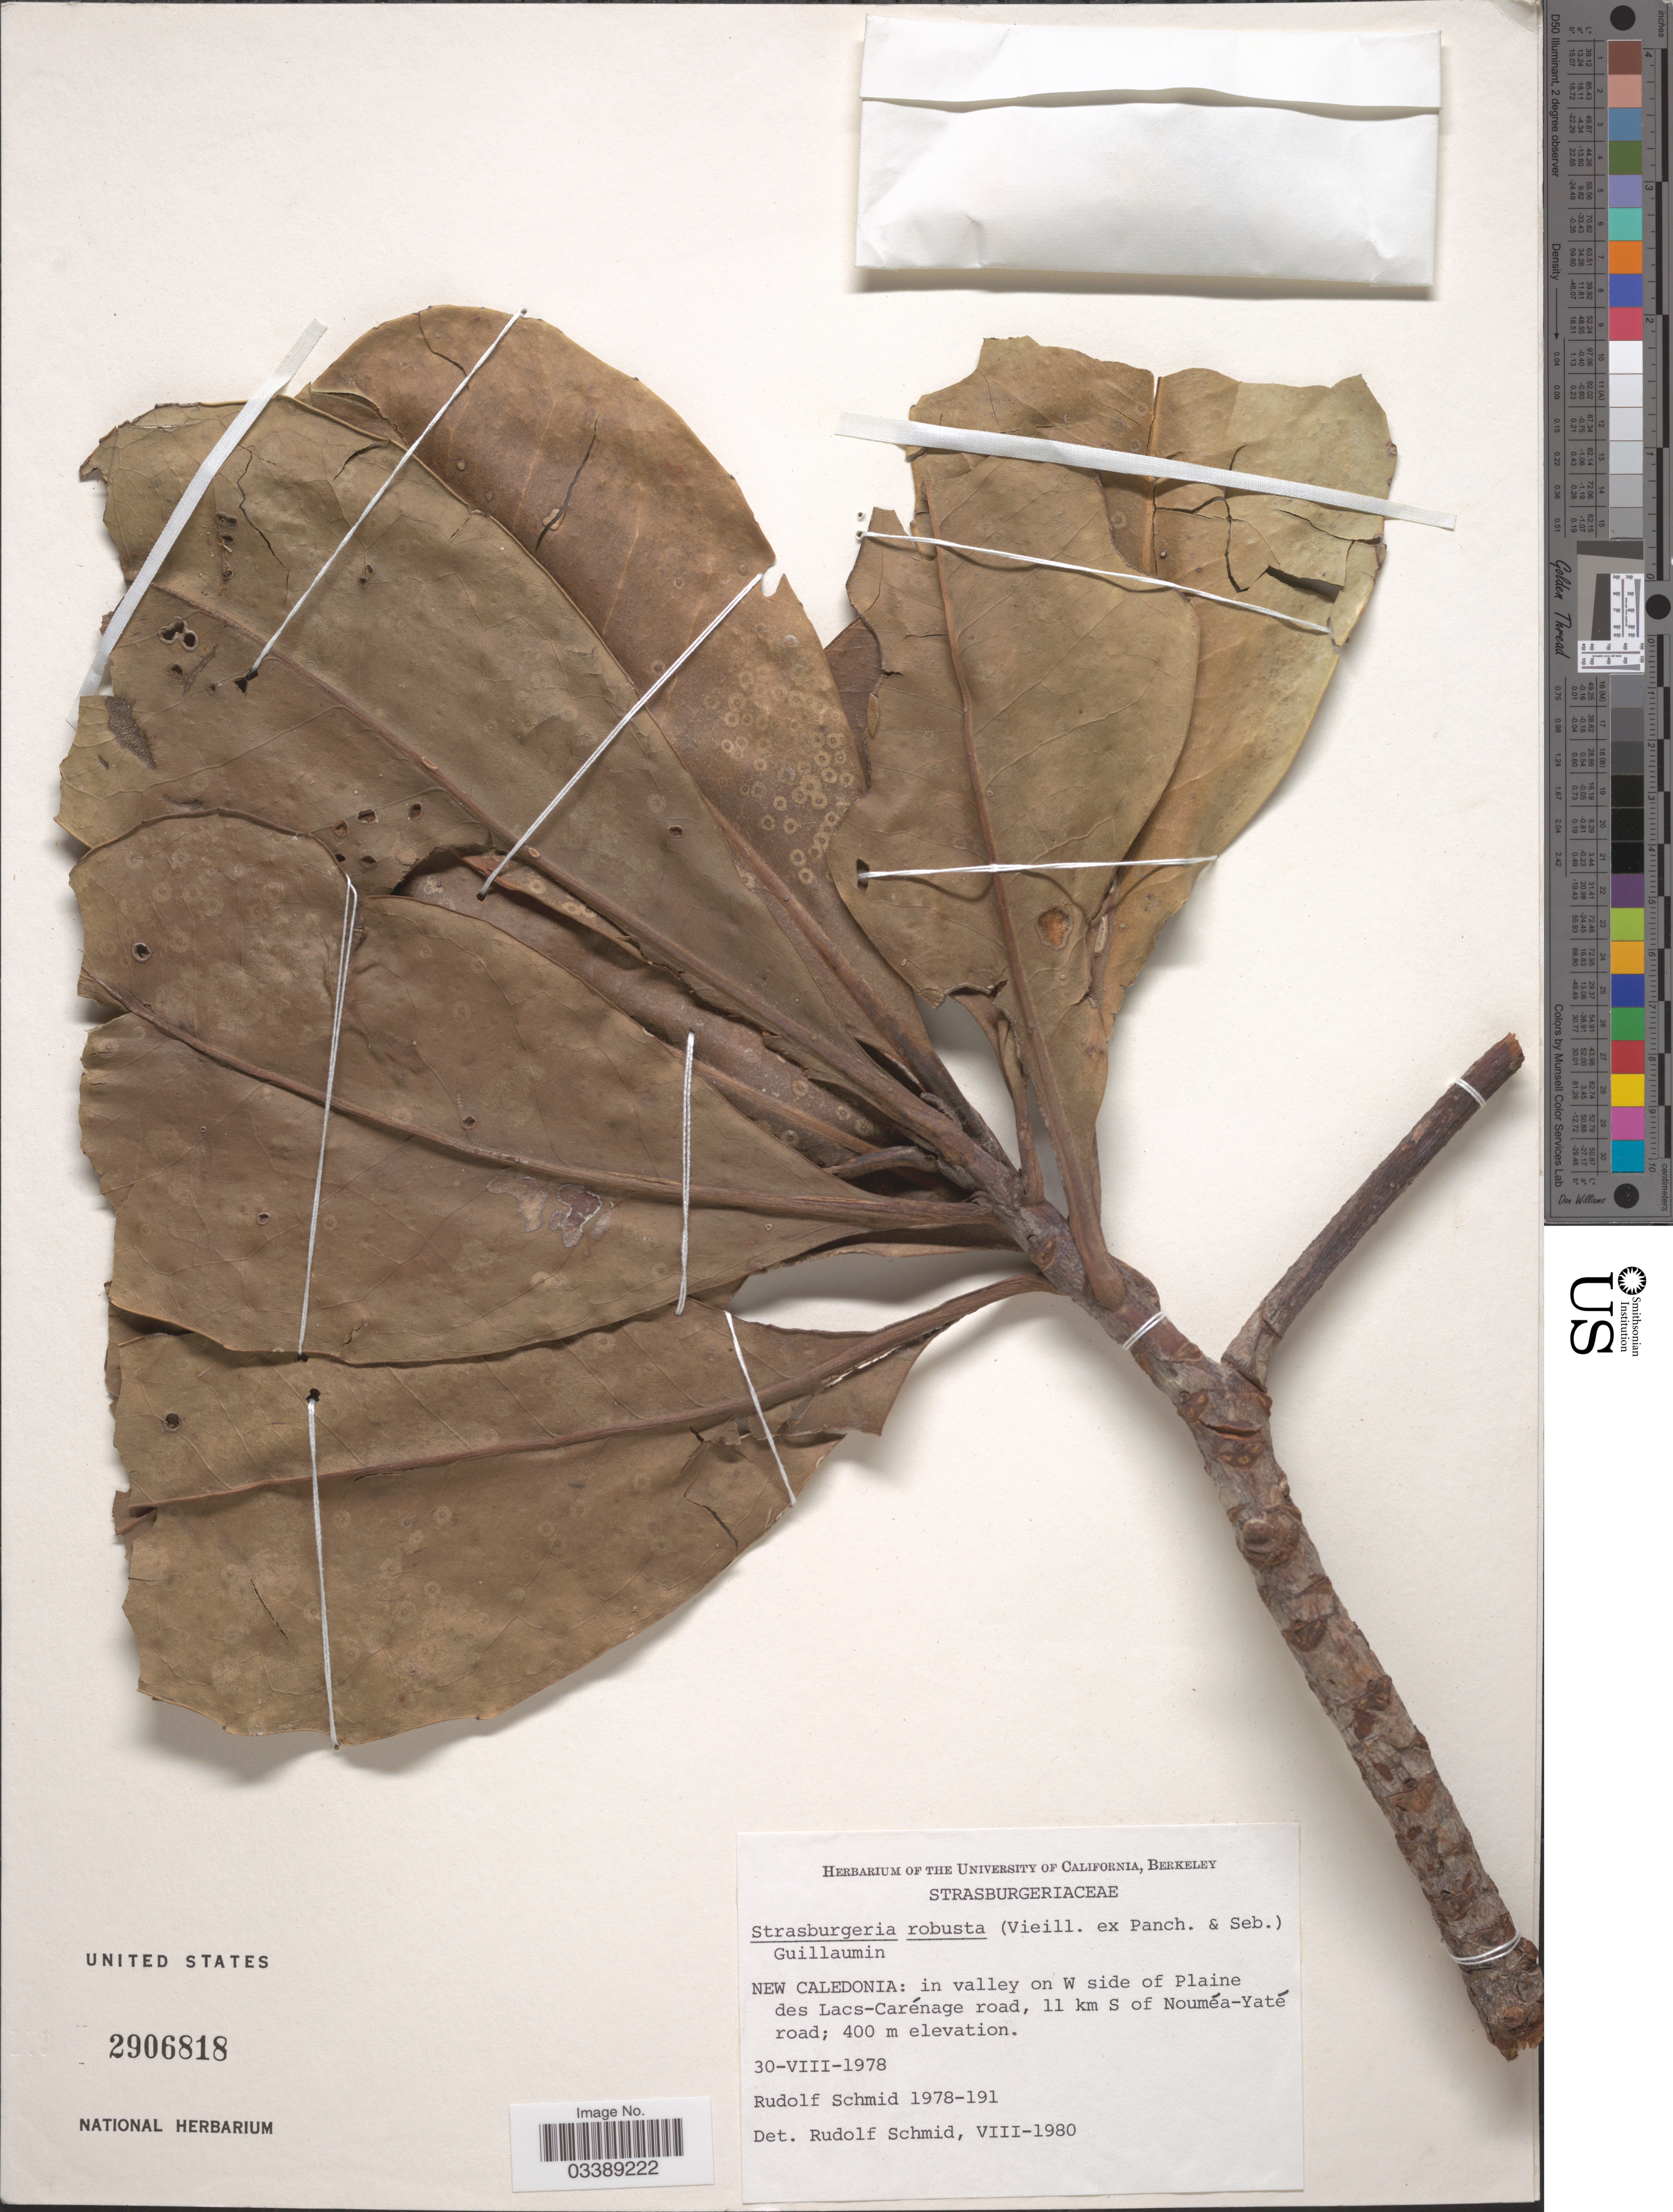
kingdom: Plantae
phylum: Tracheophyta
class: Magnoliopsida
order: Crossosomatales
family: Strasburgeriaceae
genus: Strasburgeria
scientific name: Strasburgeria robusta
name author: (Vieill. ex Pancher & Sebert) Guillaumin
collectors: R. Schmid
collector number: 1978-191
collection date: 1978-08-30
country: New Caledonia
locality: In valley on W side of Plaine des Lacs-Carénage road, 11 km S of Nouméa-Yaté road.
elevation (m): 400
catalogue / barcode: US 2906818